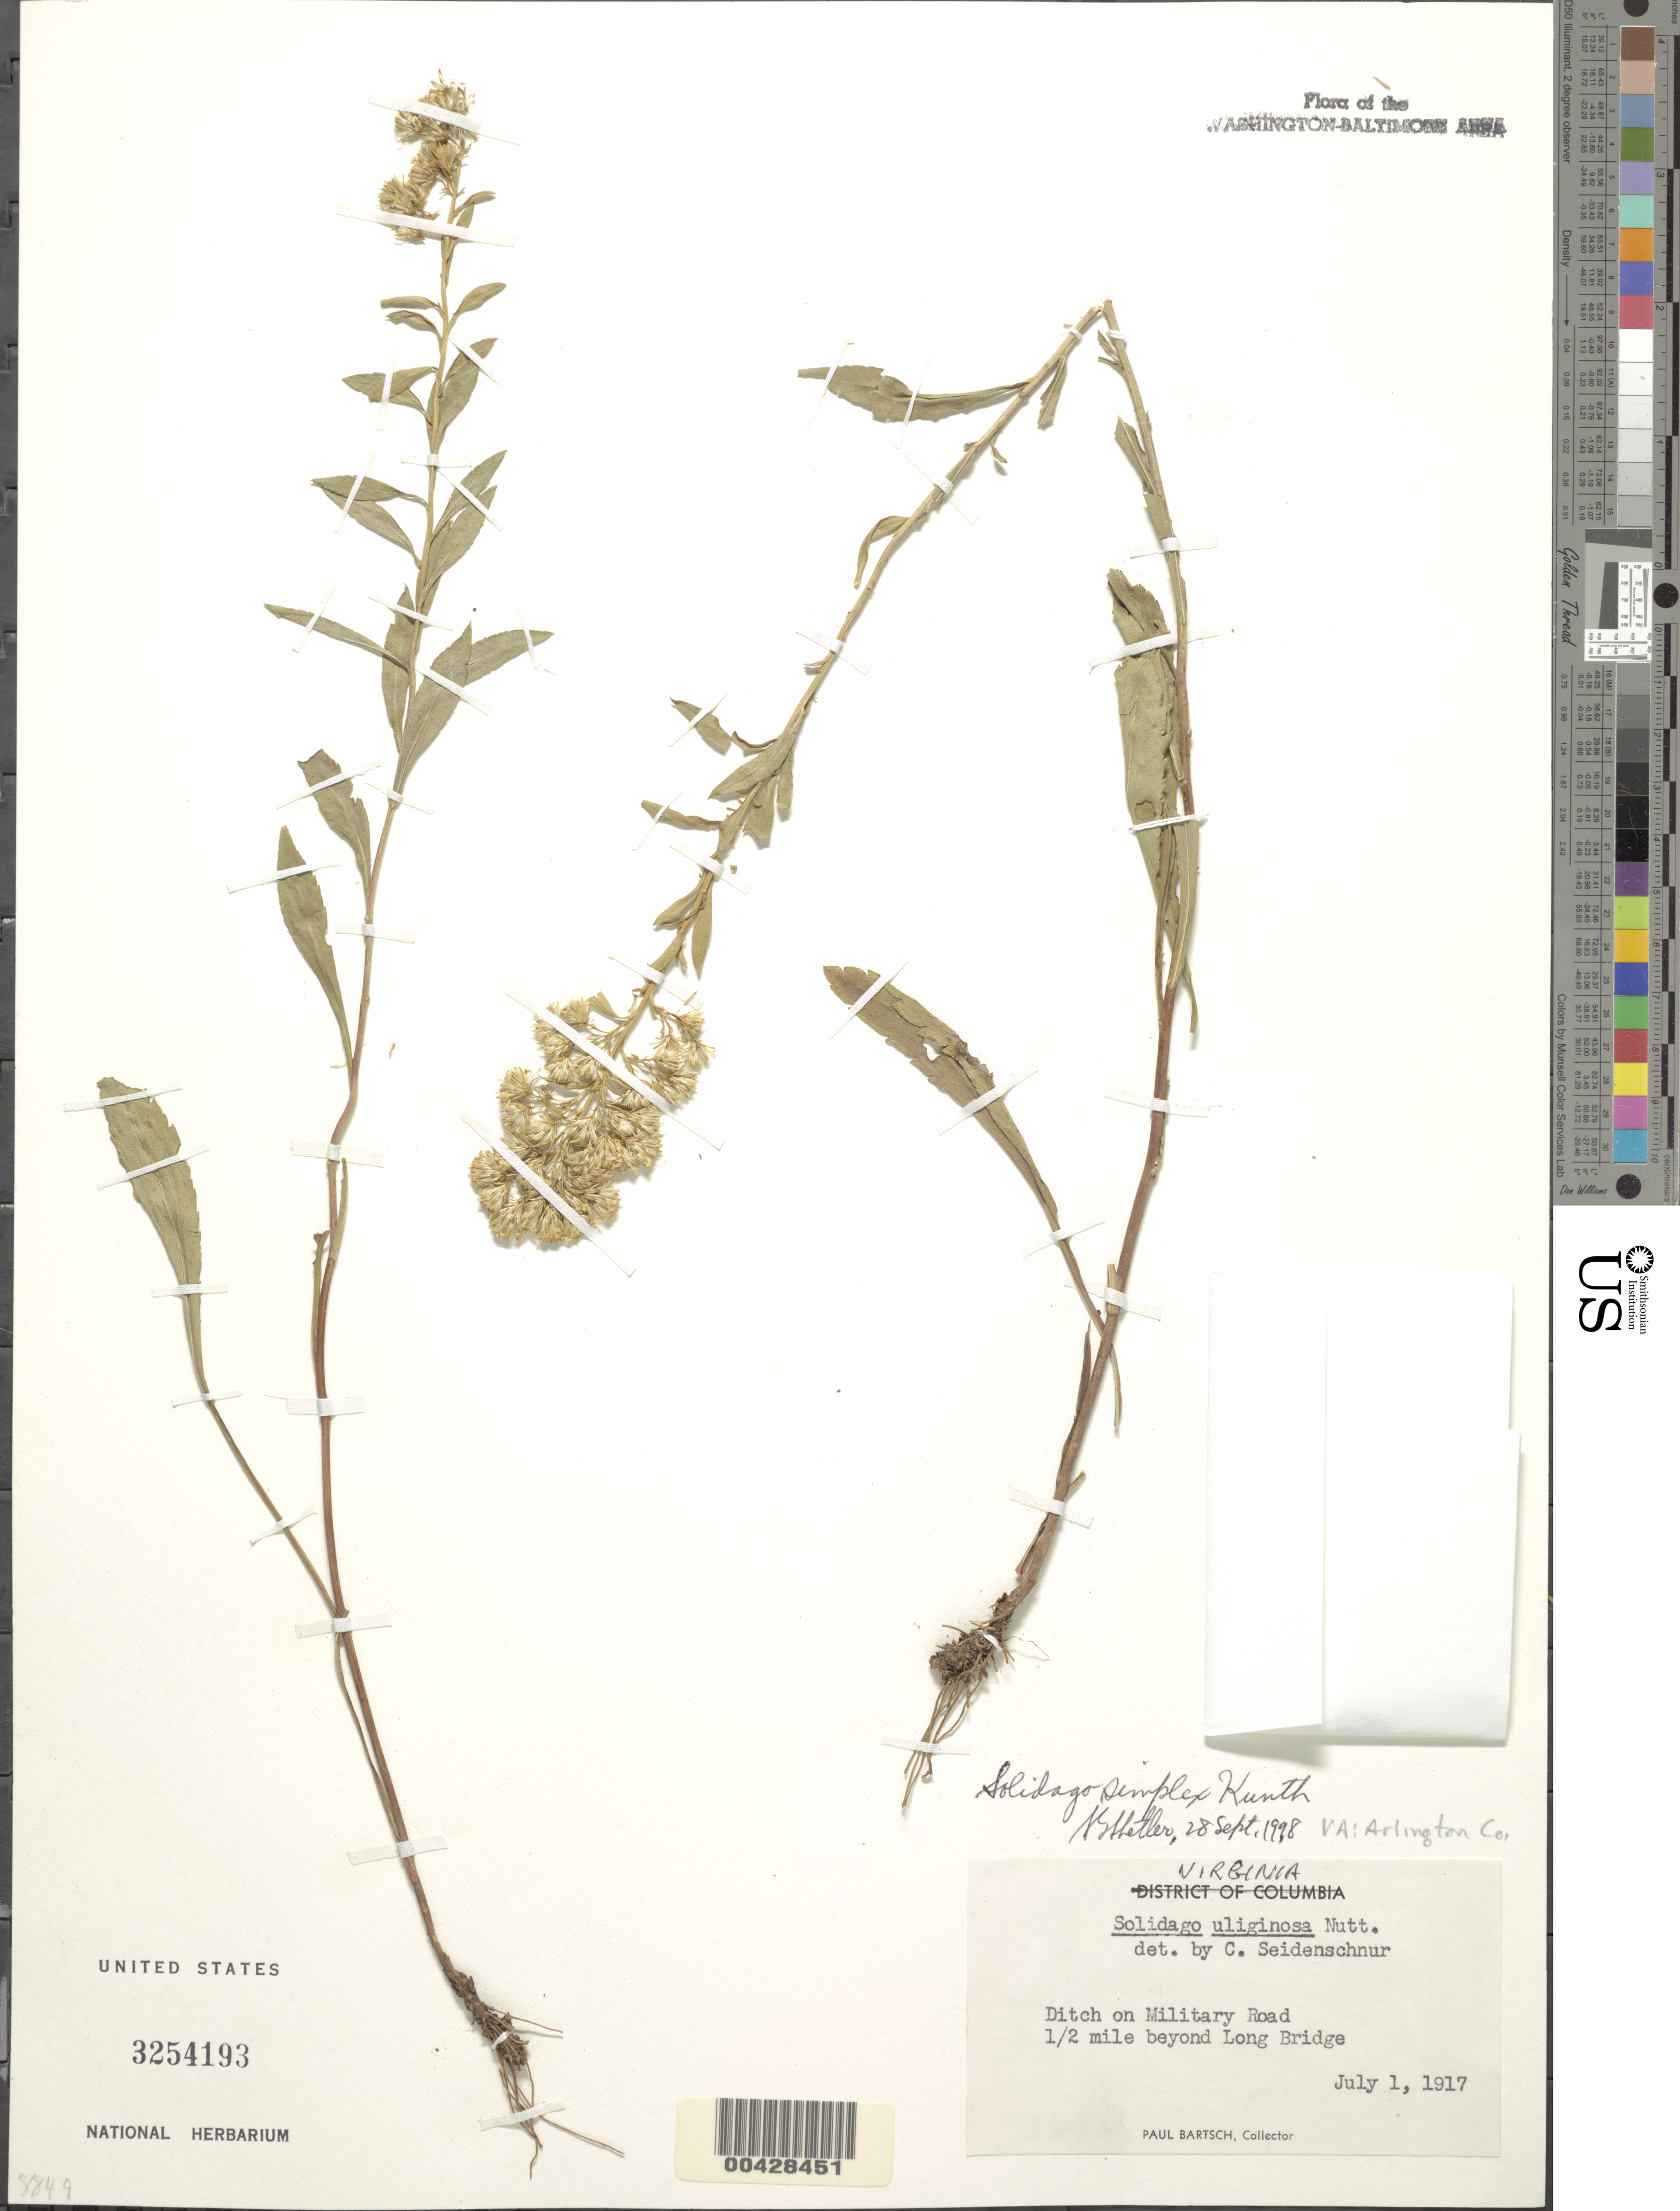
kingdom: Plantae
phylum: Tracheophyta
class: Magnoliopsida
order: Asterales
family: Asteraceae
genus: Solidago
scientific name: Solidago simplex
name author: Kunth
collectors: P. Bartsch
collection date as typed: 01 Jul 1917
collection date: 1917-07-01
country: United States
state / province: District of Columbia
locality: Military Road, beyond Long Bridge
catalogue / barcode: US 3254193